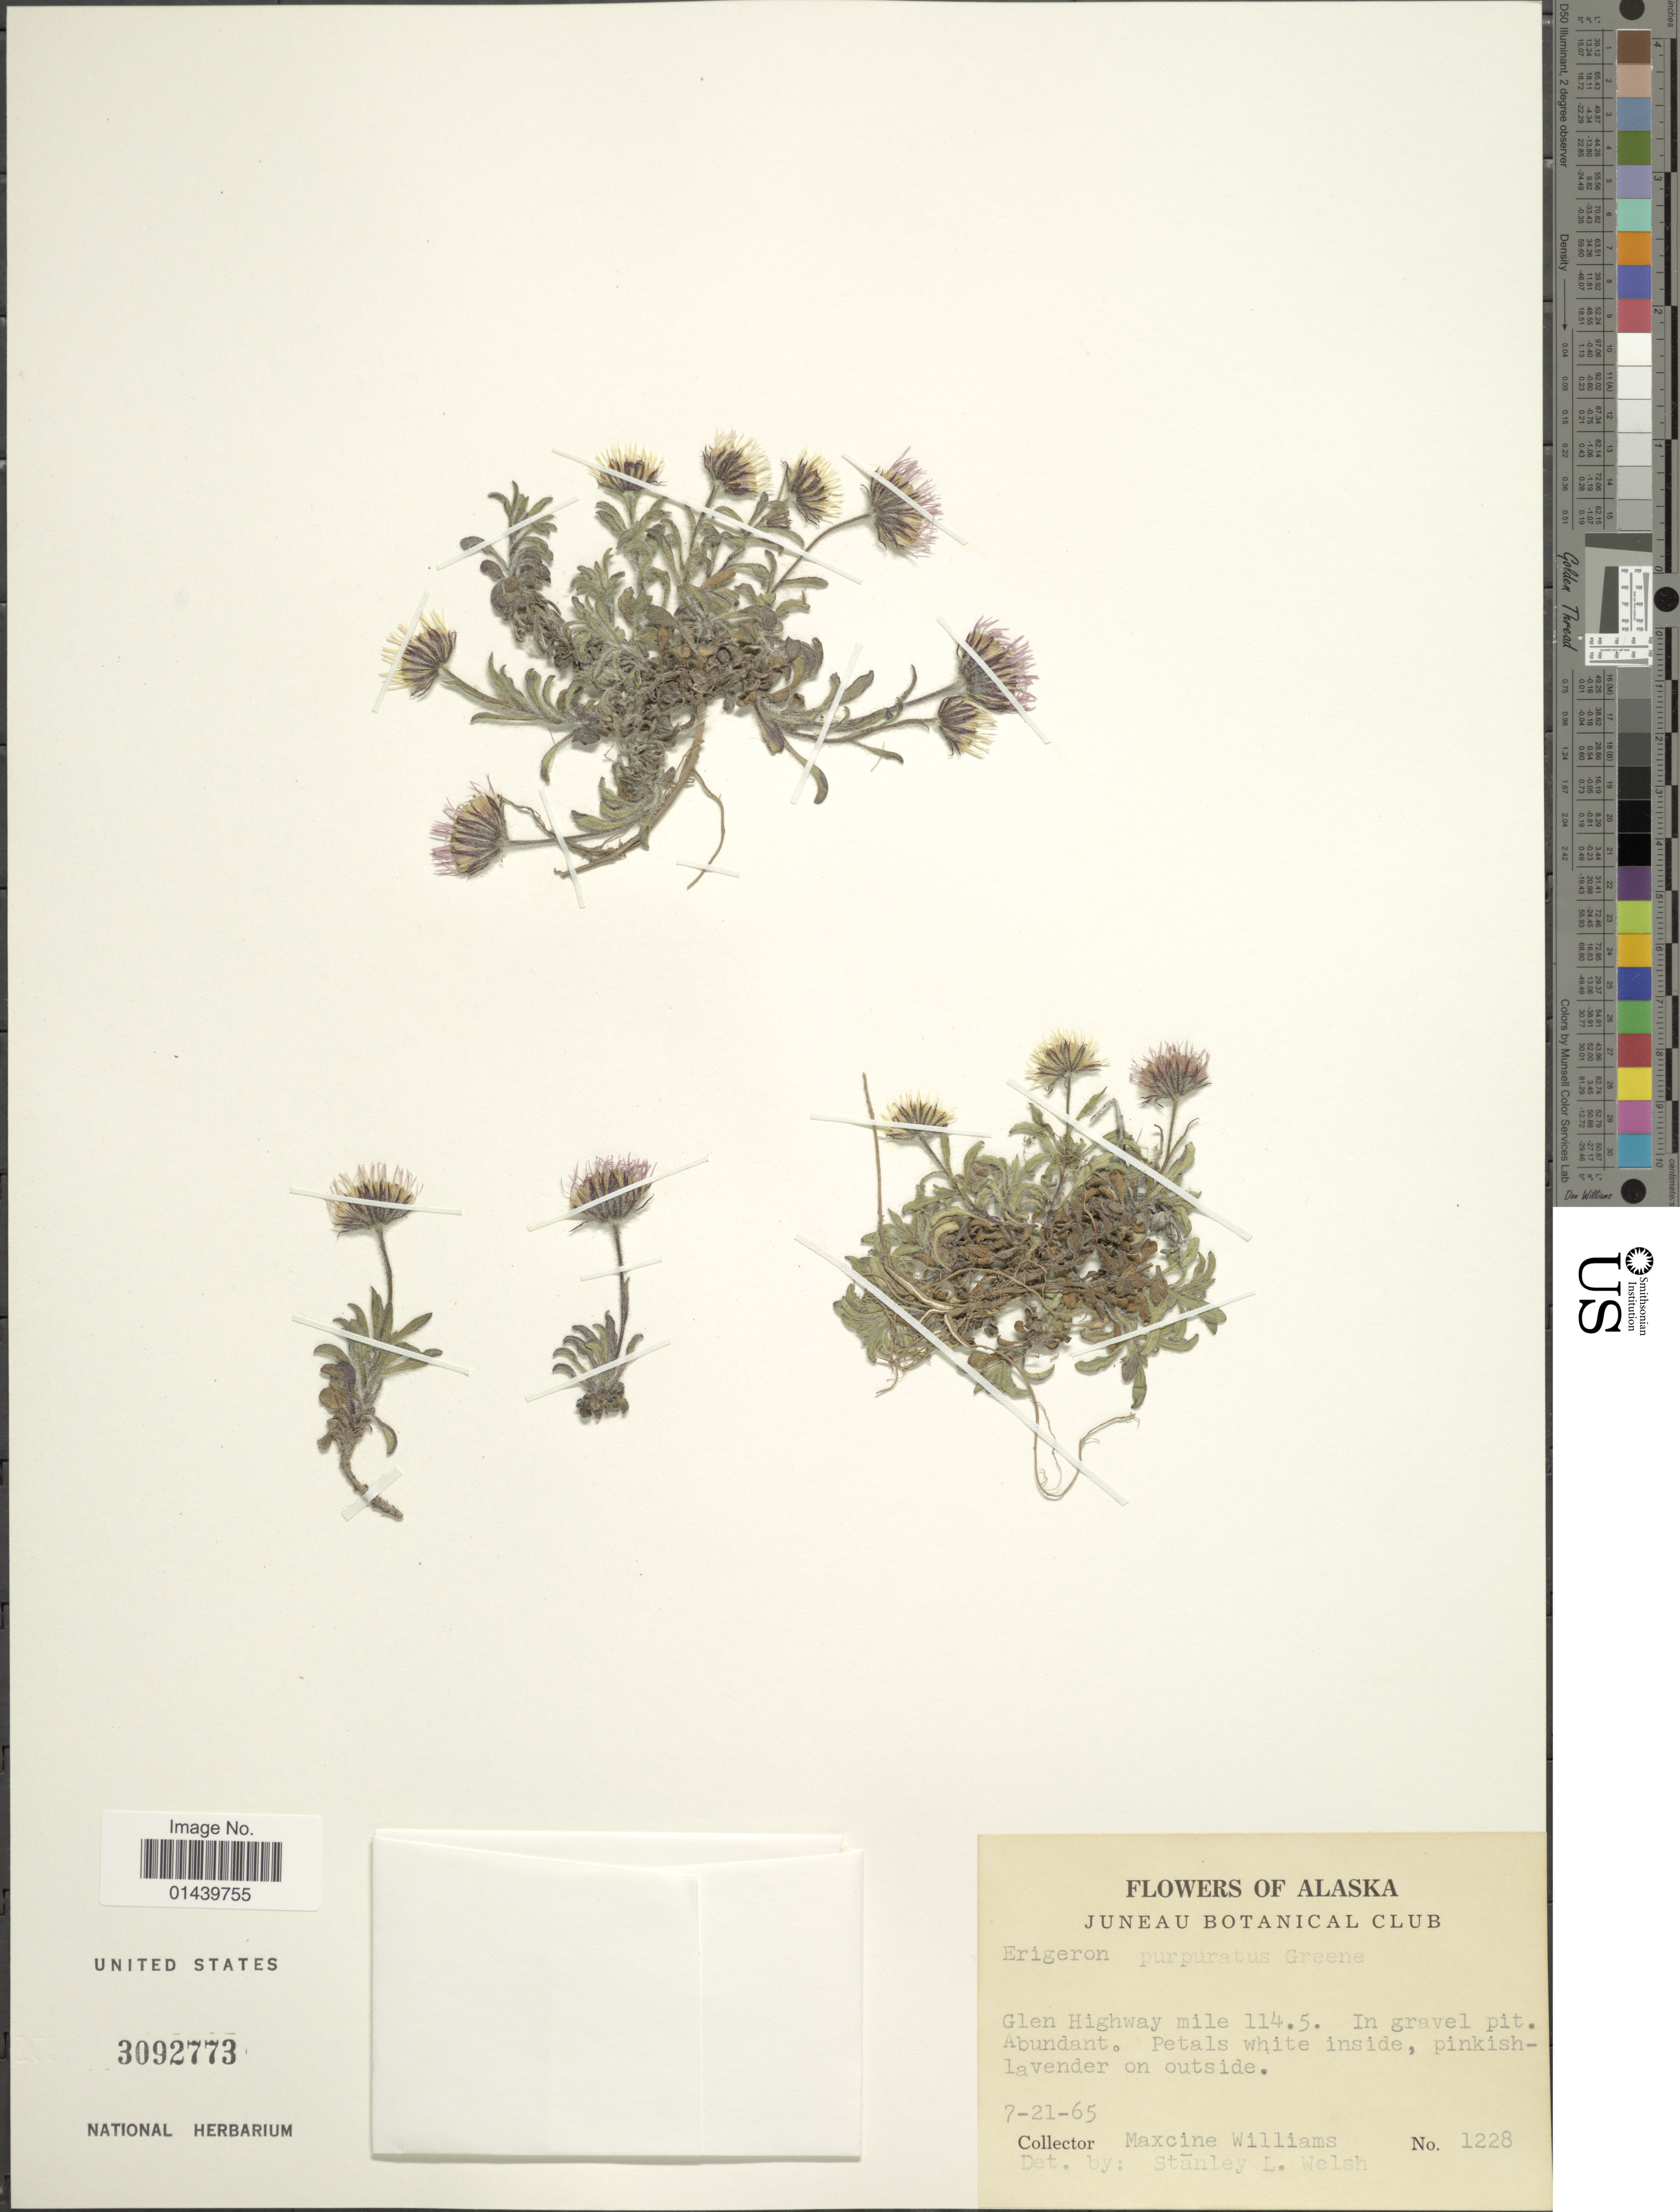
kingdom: Plantae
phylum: Tracheophyta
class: Magnoliopsida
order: Asterales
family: Asteraceae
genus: Erigeron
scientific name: Erigeron purpuratus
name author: Greene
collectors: Mr. Williams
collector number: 1228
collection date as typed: Transcribed d/m/y: 21/7/65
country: United States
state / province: Alaska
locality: Glen Highway mile 114.5.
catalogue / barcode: US 3092773